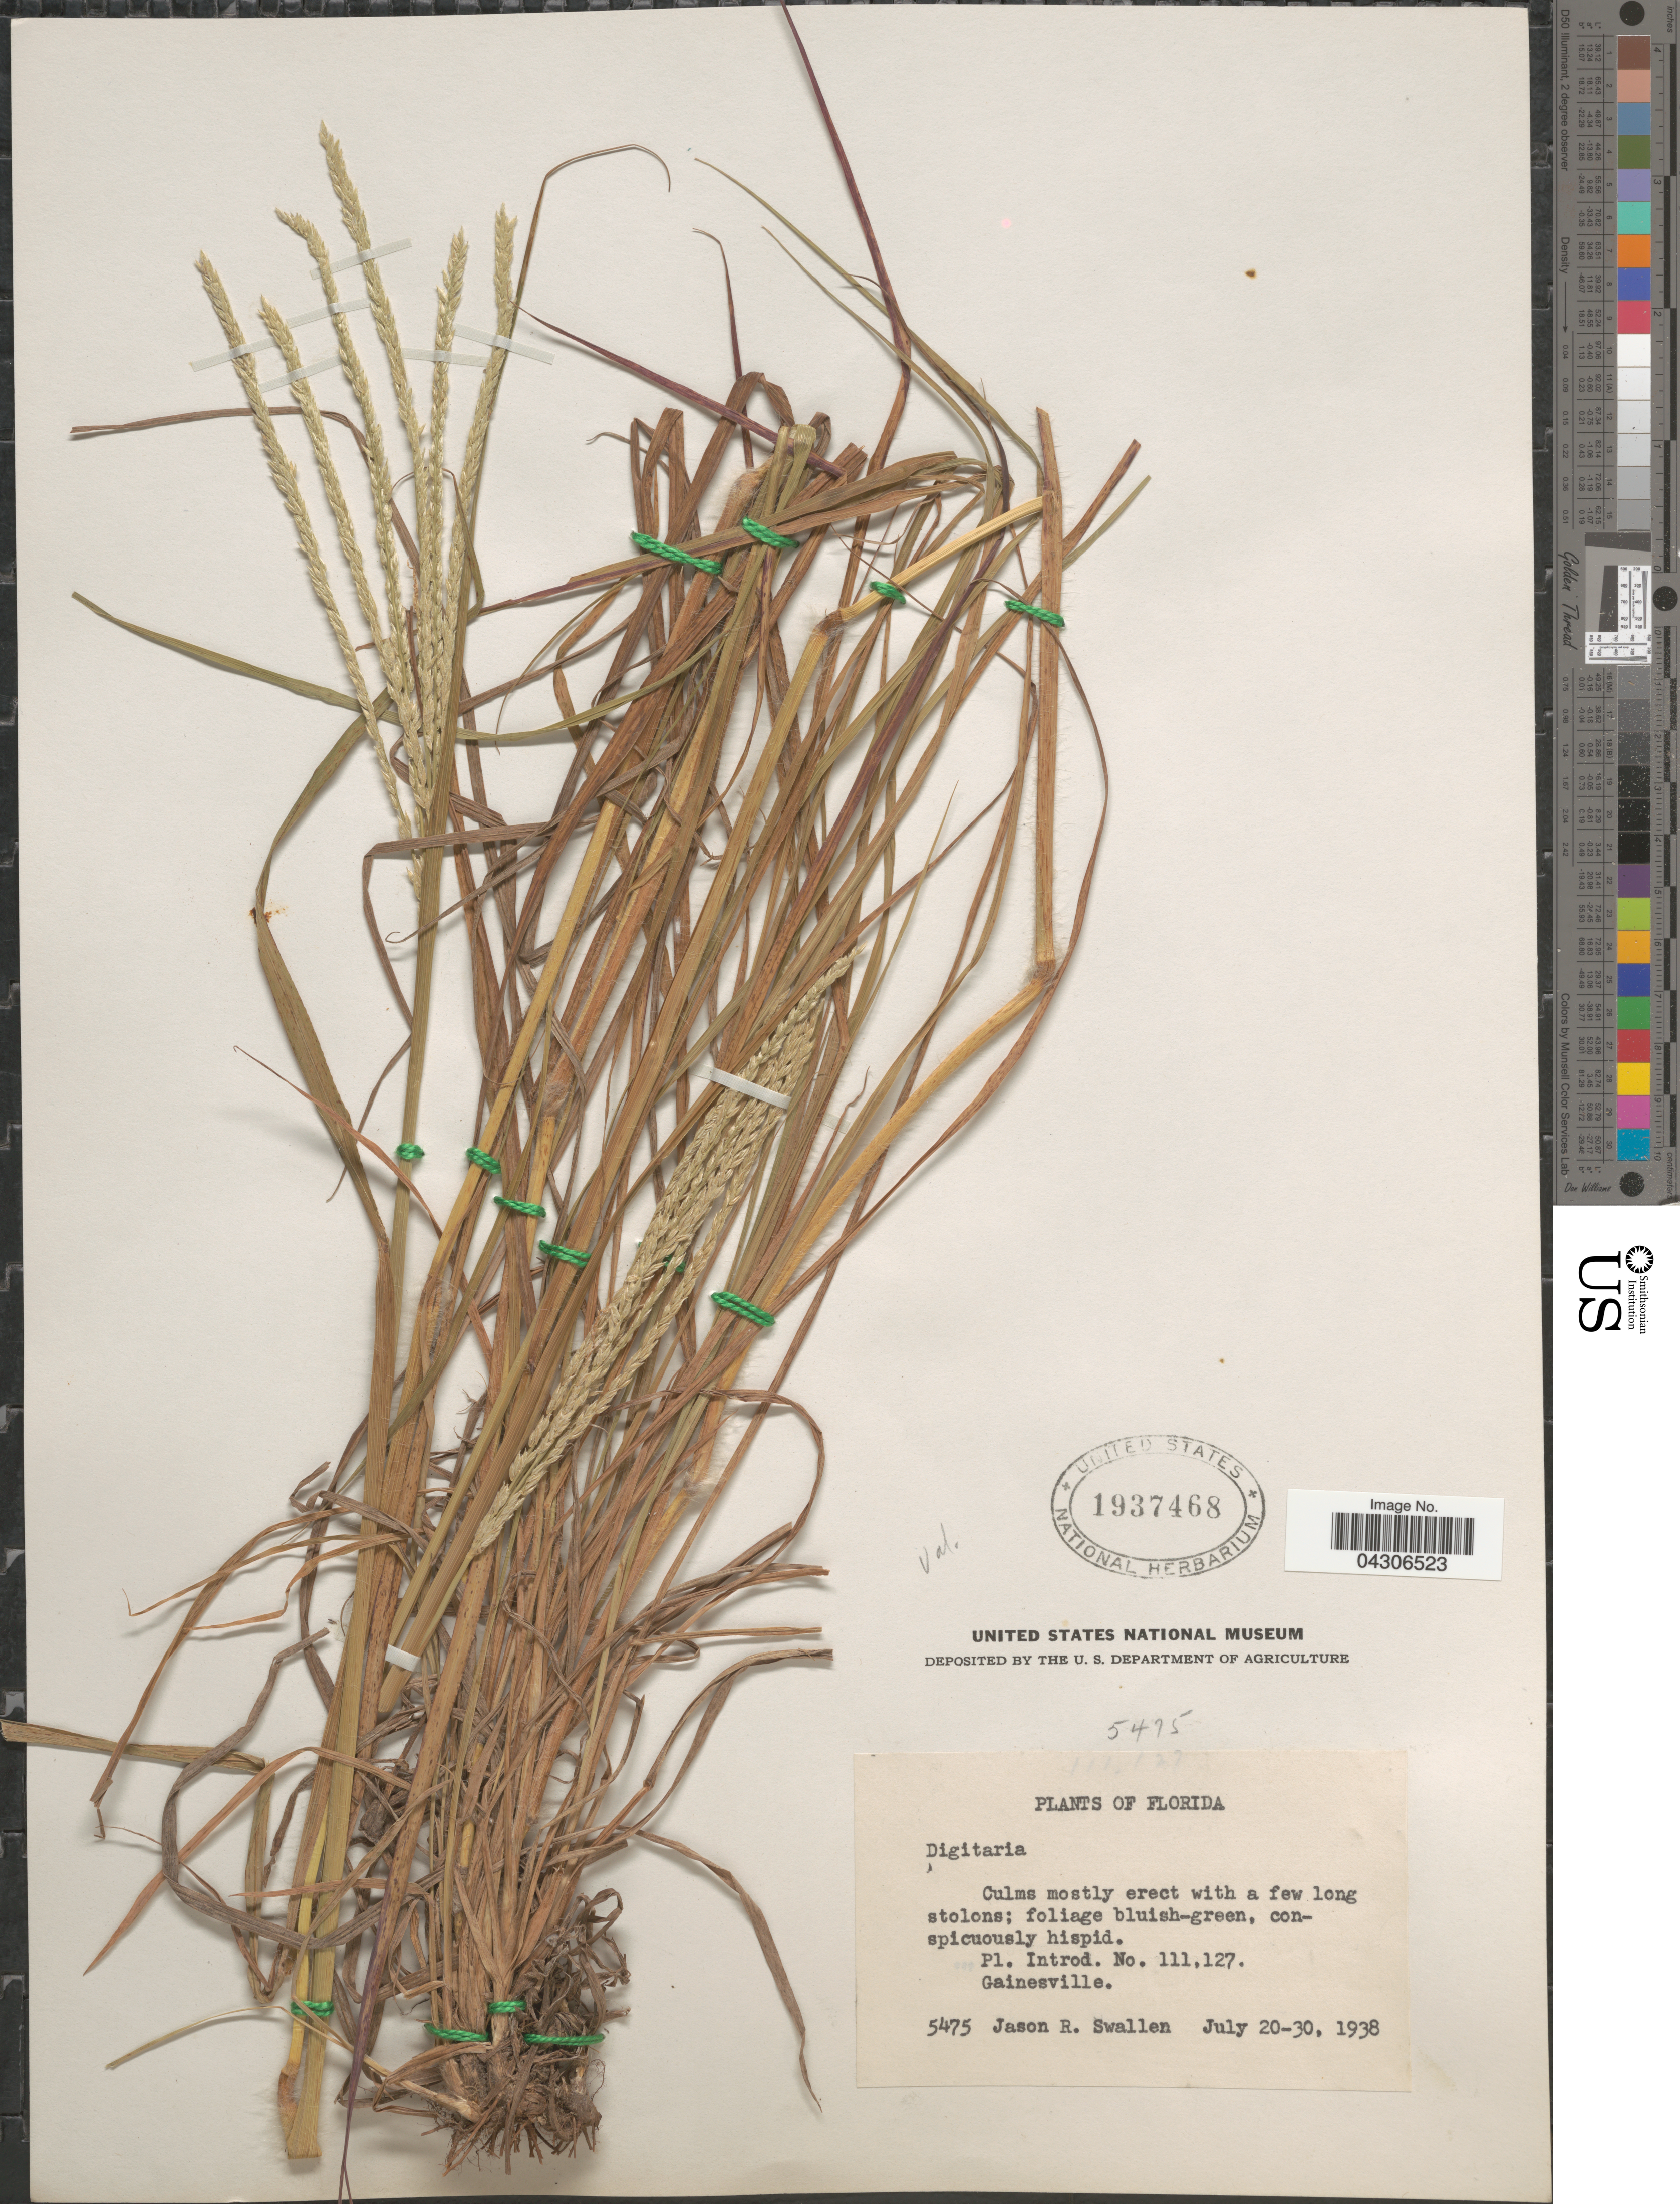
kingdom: Plantae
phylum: Tracheophyta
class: Liliopsida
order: Poales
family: Poaceae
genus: Digitaria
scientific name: Digitaria sp.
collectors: J. R. Swallen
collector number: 5475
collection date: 1938-07-20/1938-07-30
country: United States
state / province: Florida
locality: Gainesville.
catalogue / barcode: US 1937468